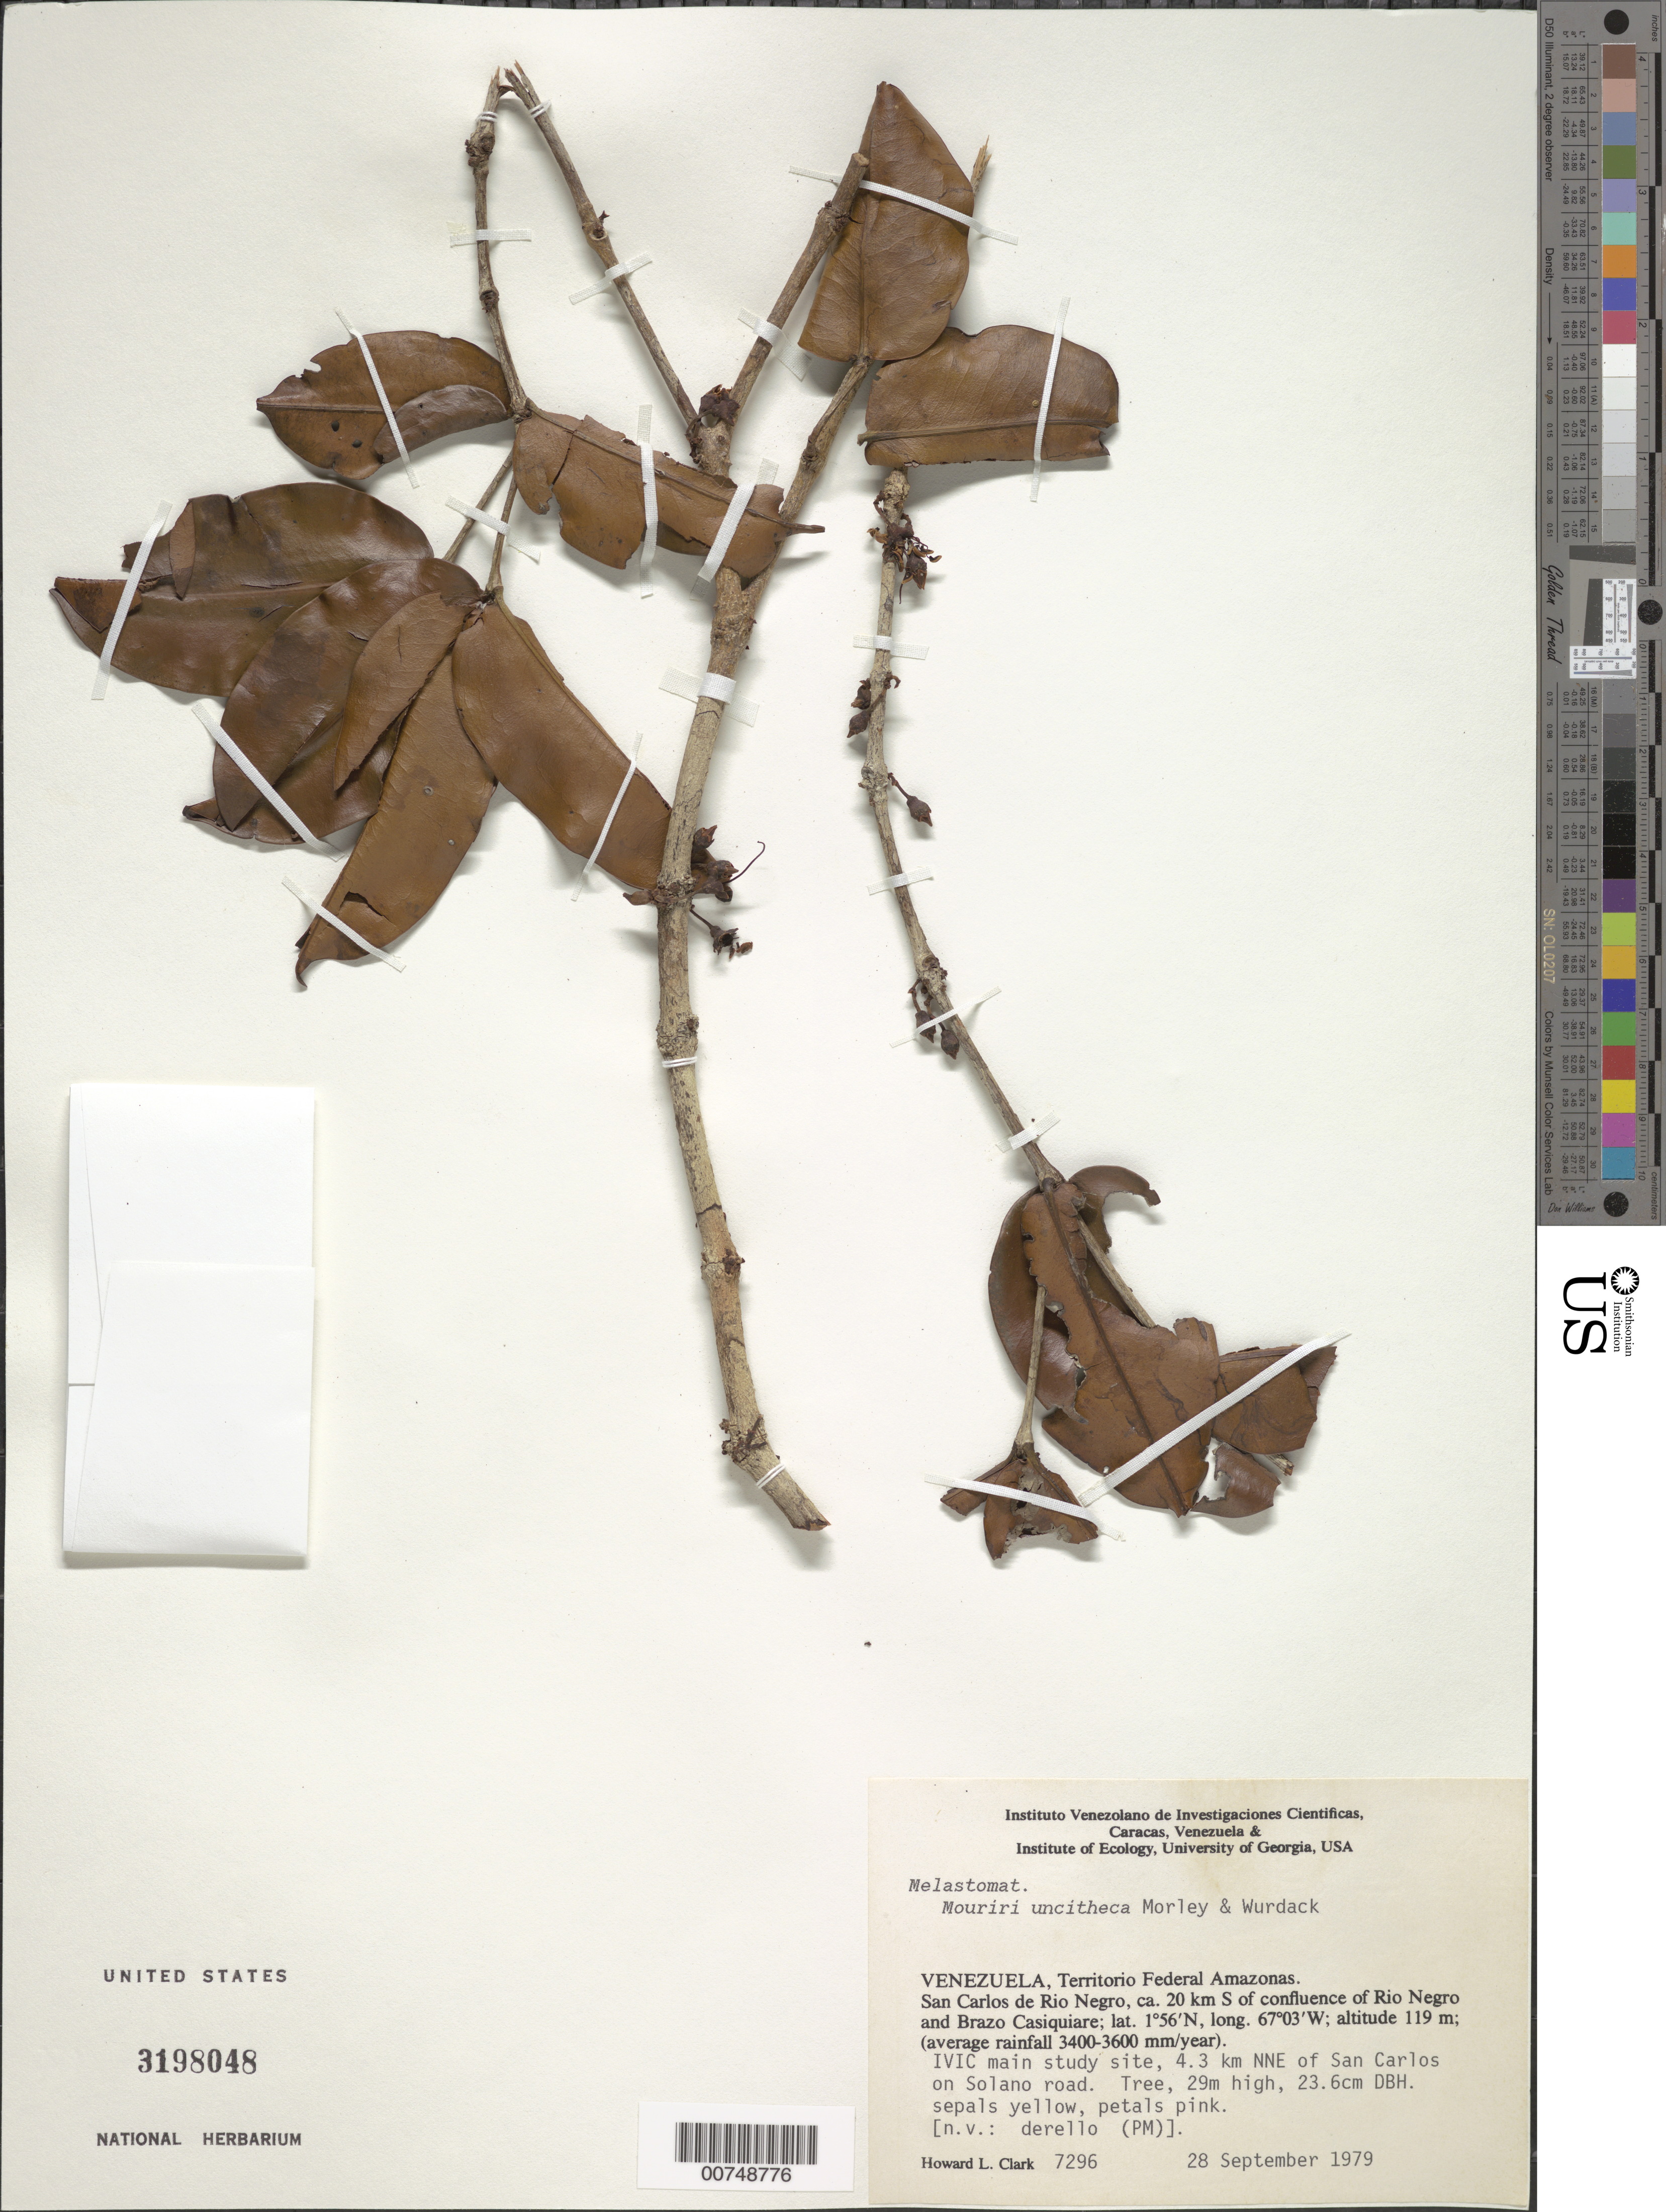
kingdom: Plantae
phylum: Tracheophyta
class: Magnoliopsida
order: Myrtales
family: Melastomataceae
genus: Mouriri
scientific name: Mouriri uncitheca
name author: Morley & Wurdack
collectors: H. L. Clark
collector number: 7296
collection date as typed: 28-Sep-79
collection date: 1979-09-28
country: Venezuela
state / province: Amazonas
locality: San Carlos de Río Negro, ca. 20 km S of confluence of Río Negro and Brazo Casiquiare, IVIC main study site, 4.3 km NNE on Solano road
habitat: Average rainfall 3400-3600 mm/year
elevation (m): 119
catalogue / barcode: US 3198048